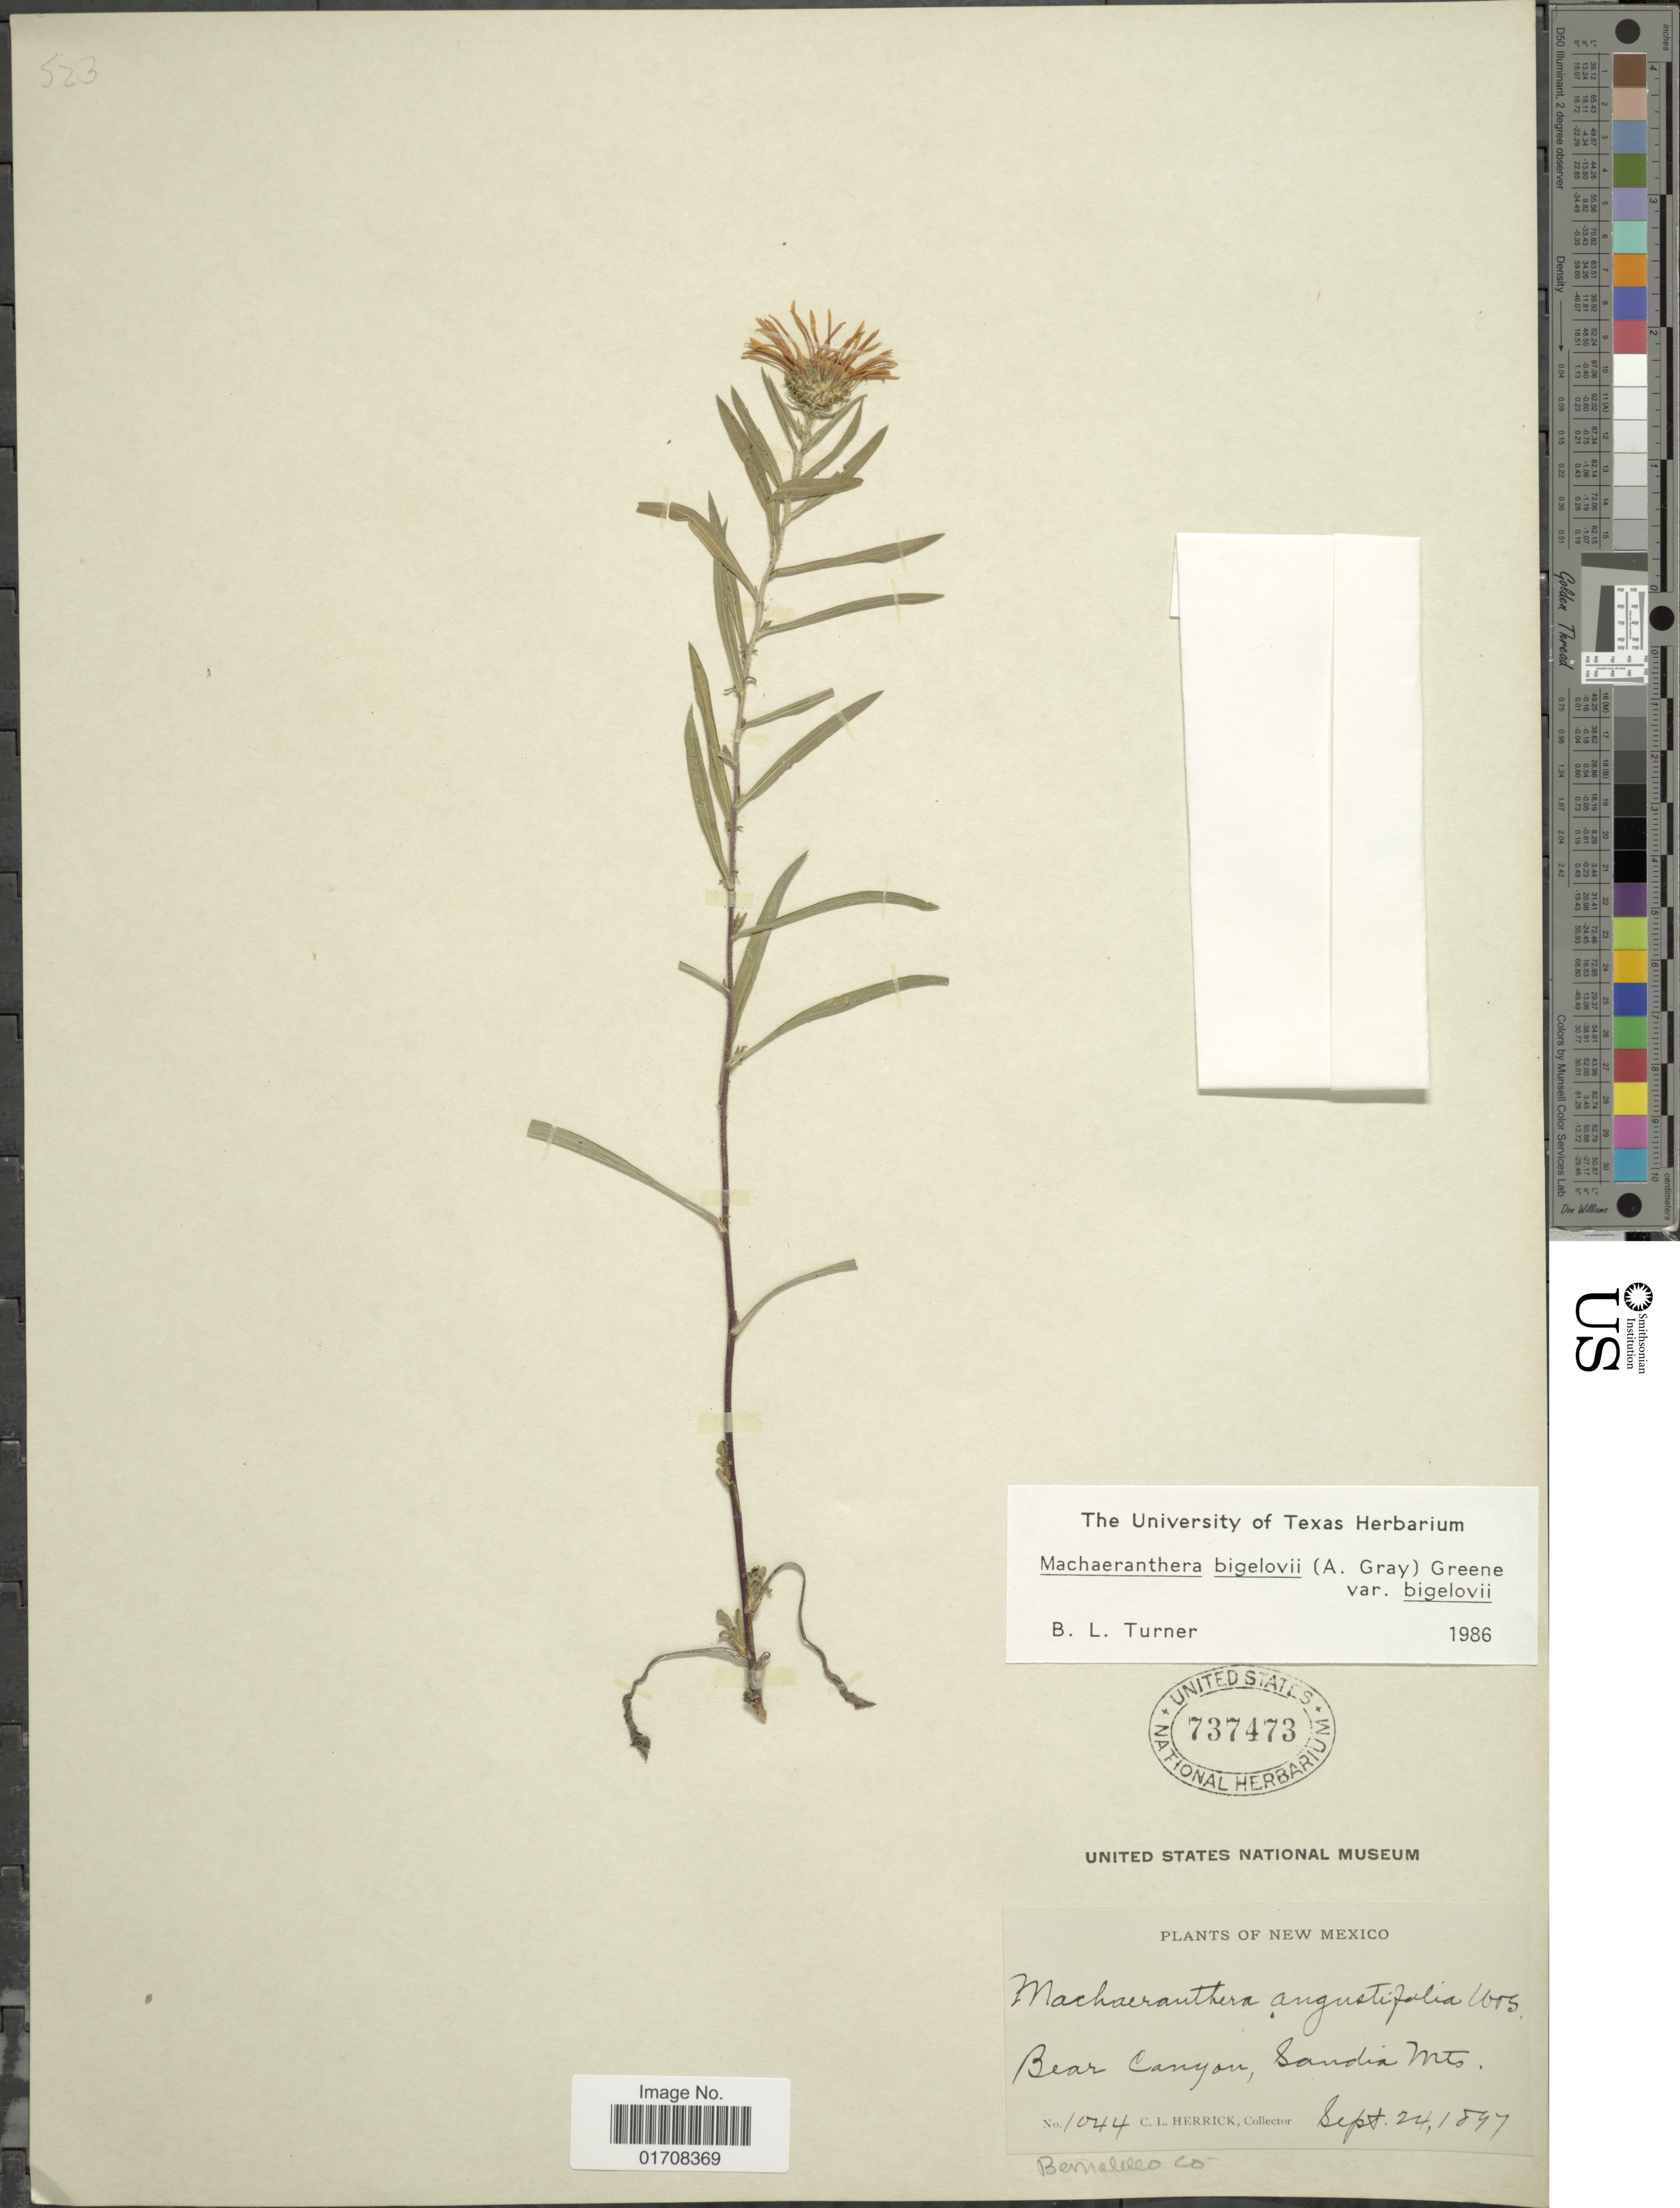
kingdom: Plantae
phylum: Tracheophyta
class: Magnoliopsida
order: Asterales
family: Asteraceae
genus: Machaeranthera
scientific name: Machaeranthera bigelovii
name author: (A. Gray) Greene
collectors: C. Herrick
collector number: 1044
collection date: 1897-09-24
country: United States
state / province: New Mexico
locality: Bear Canyon, Sandia Mts., Bernalillo Co.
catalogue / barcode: US 737473